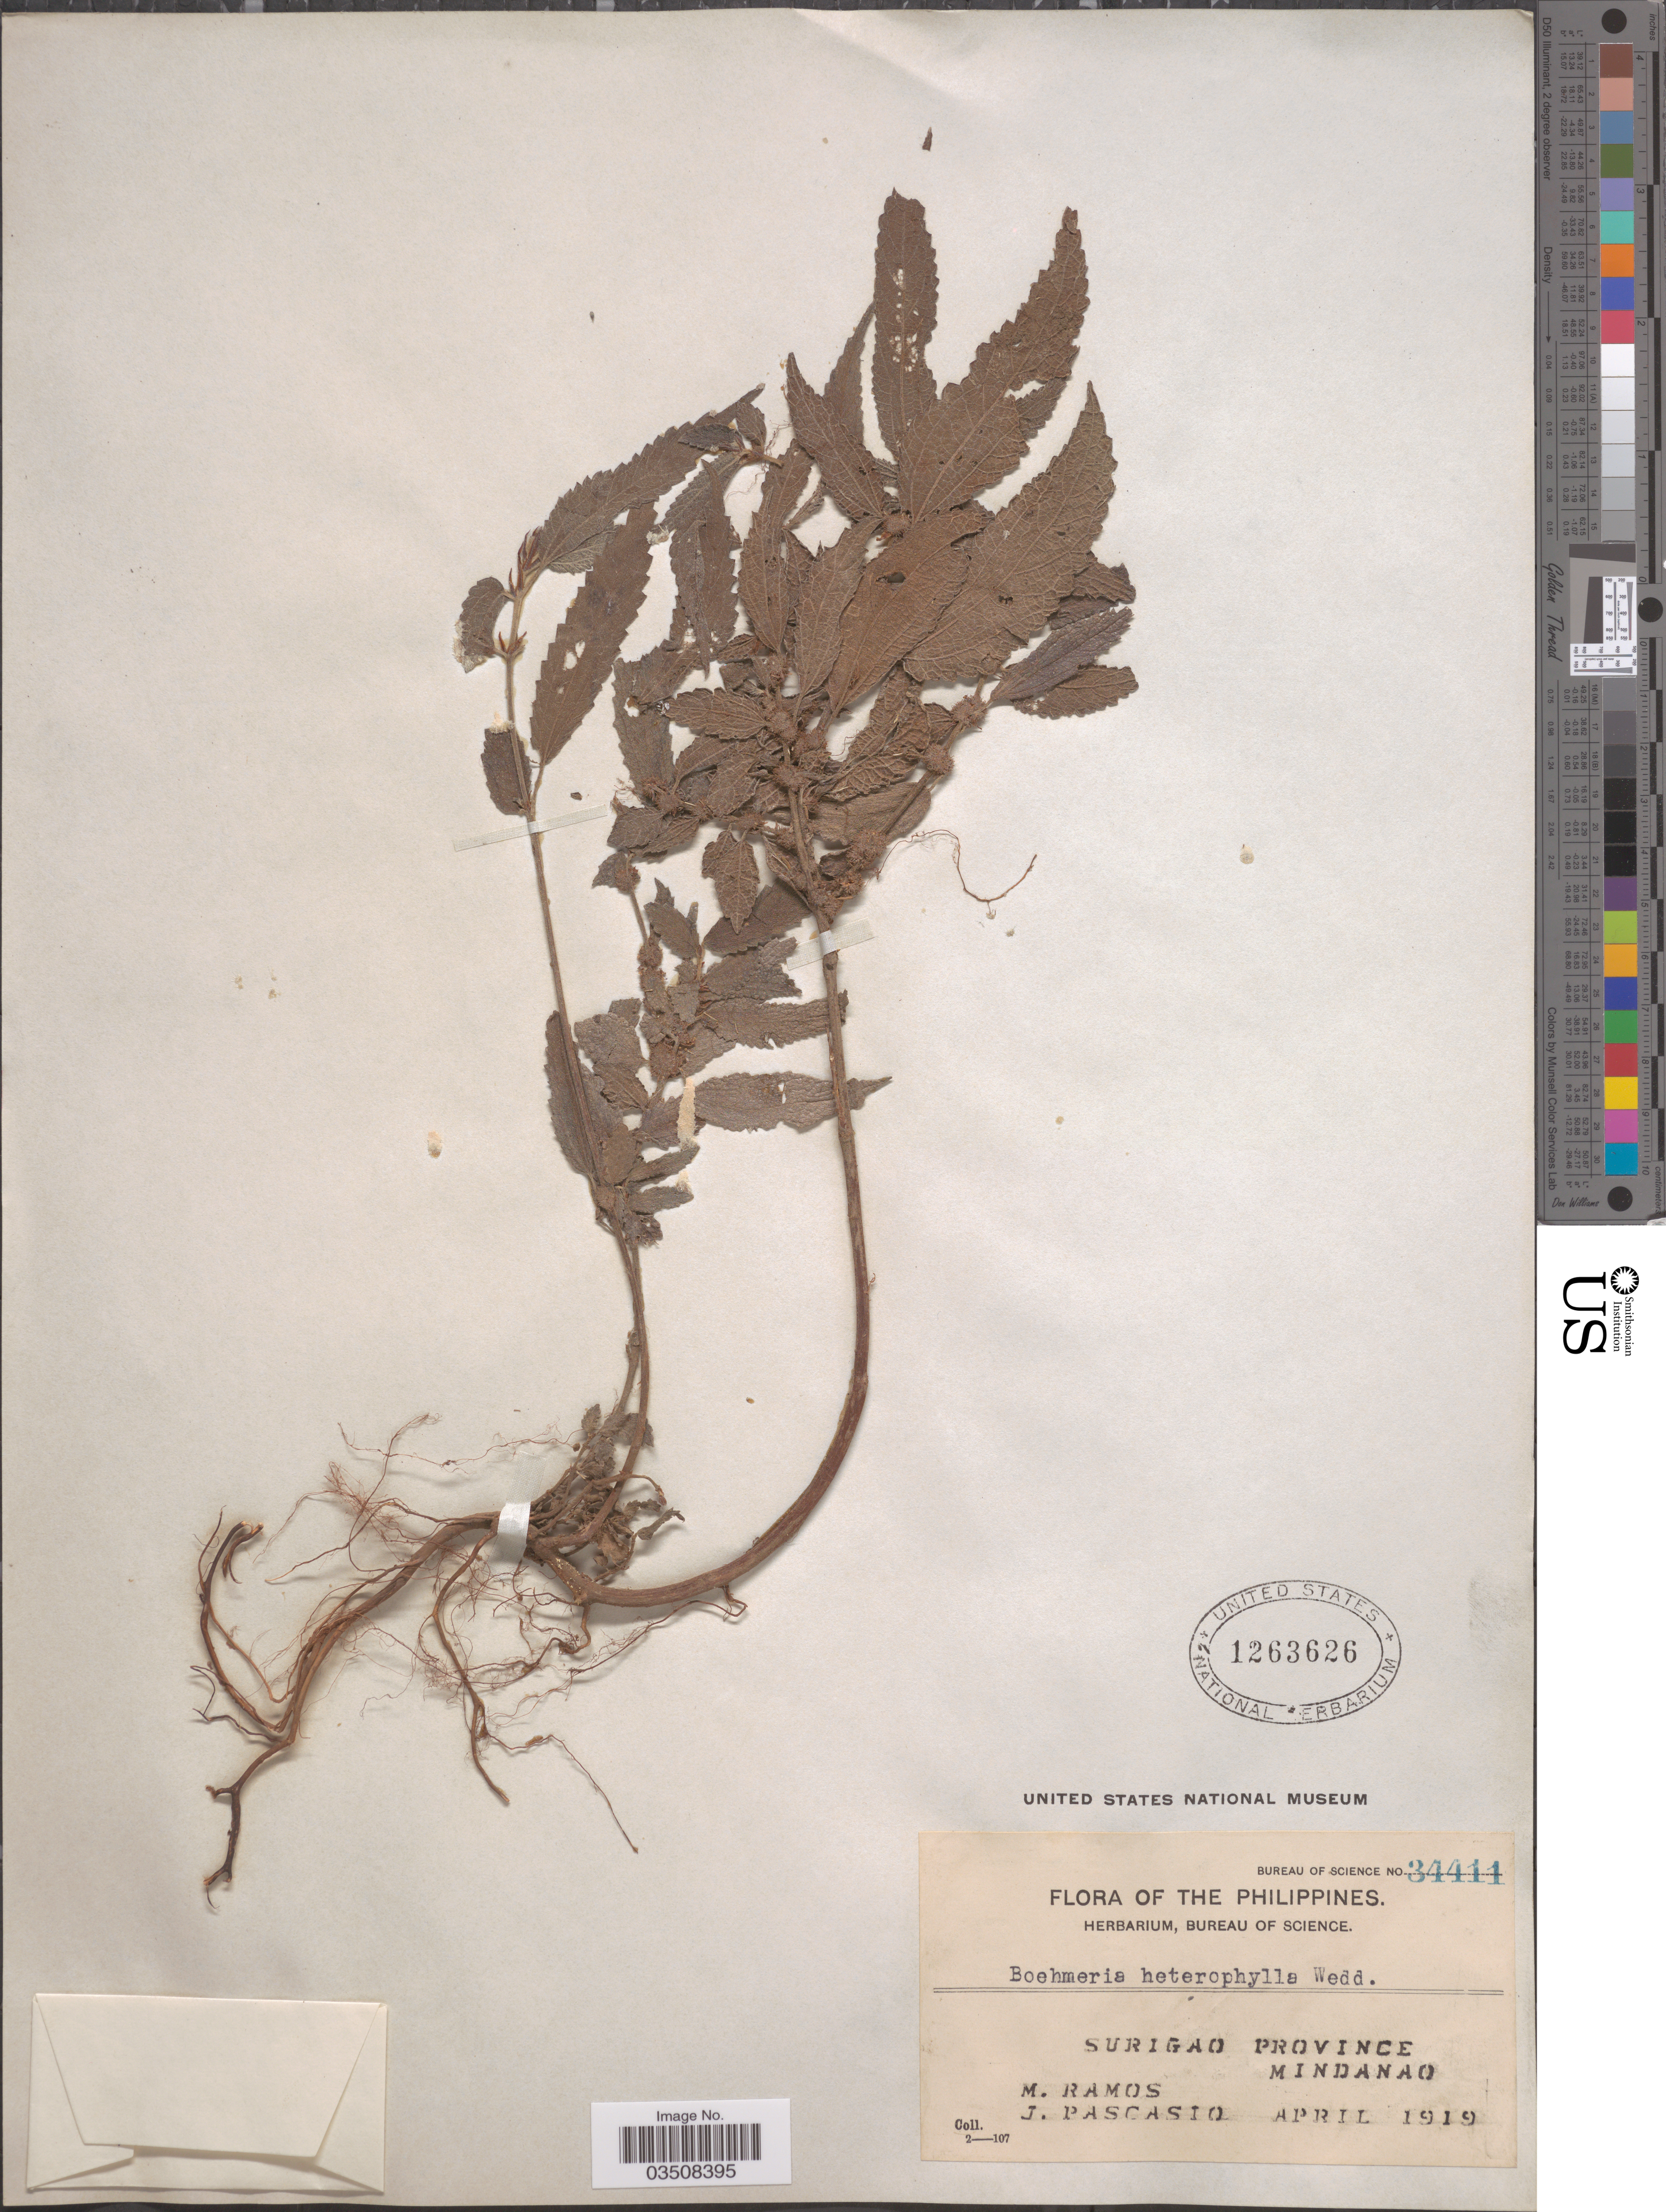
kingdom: Plantae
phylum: Tracheophyta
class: Magnoliopsida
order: Rosales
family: Urticaceae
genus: Boehmeria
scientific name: Boehmeria heterophylla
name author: Blume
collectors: M. Ramos & J. Pascasio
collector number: Bureau of Science 34411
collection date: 1919-04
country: Philippines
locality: Surigao Province, Mindanao.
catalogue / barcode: US 1263626